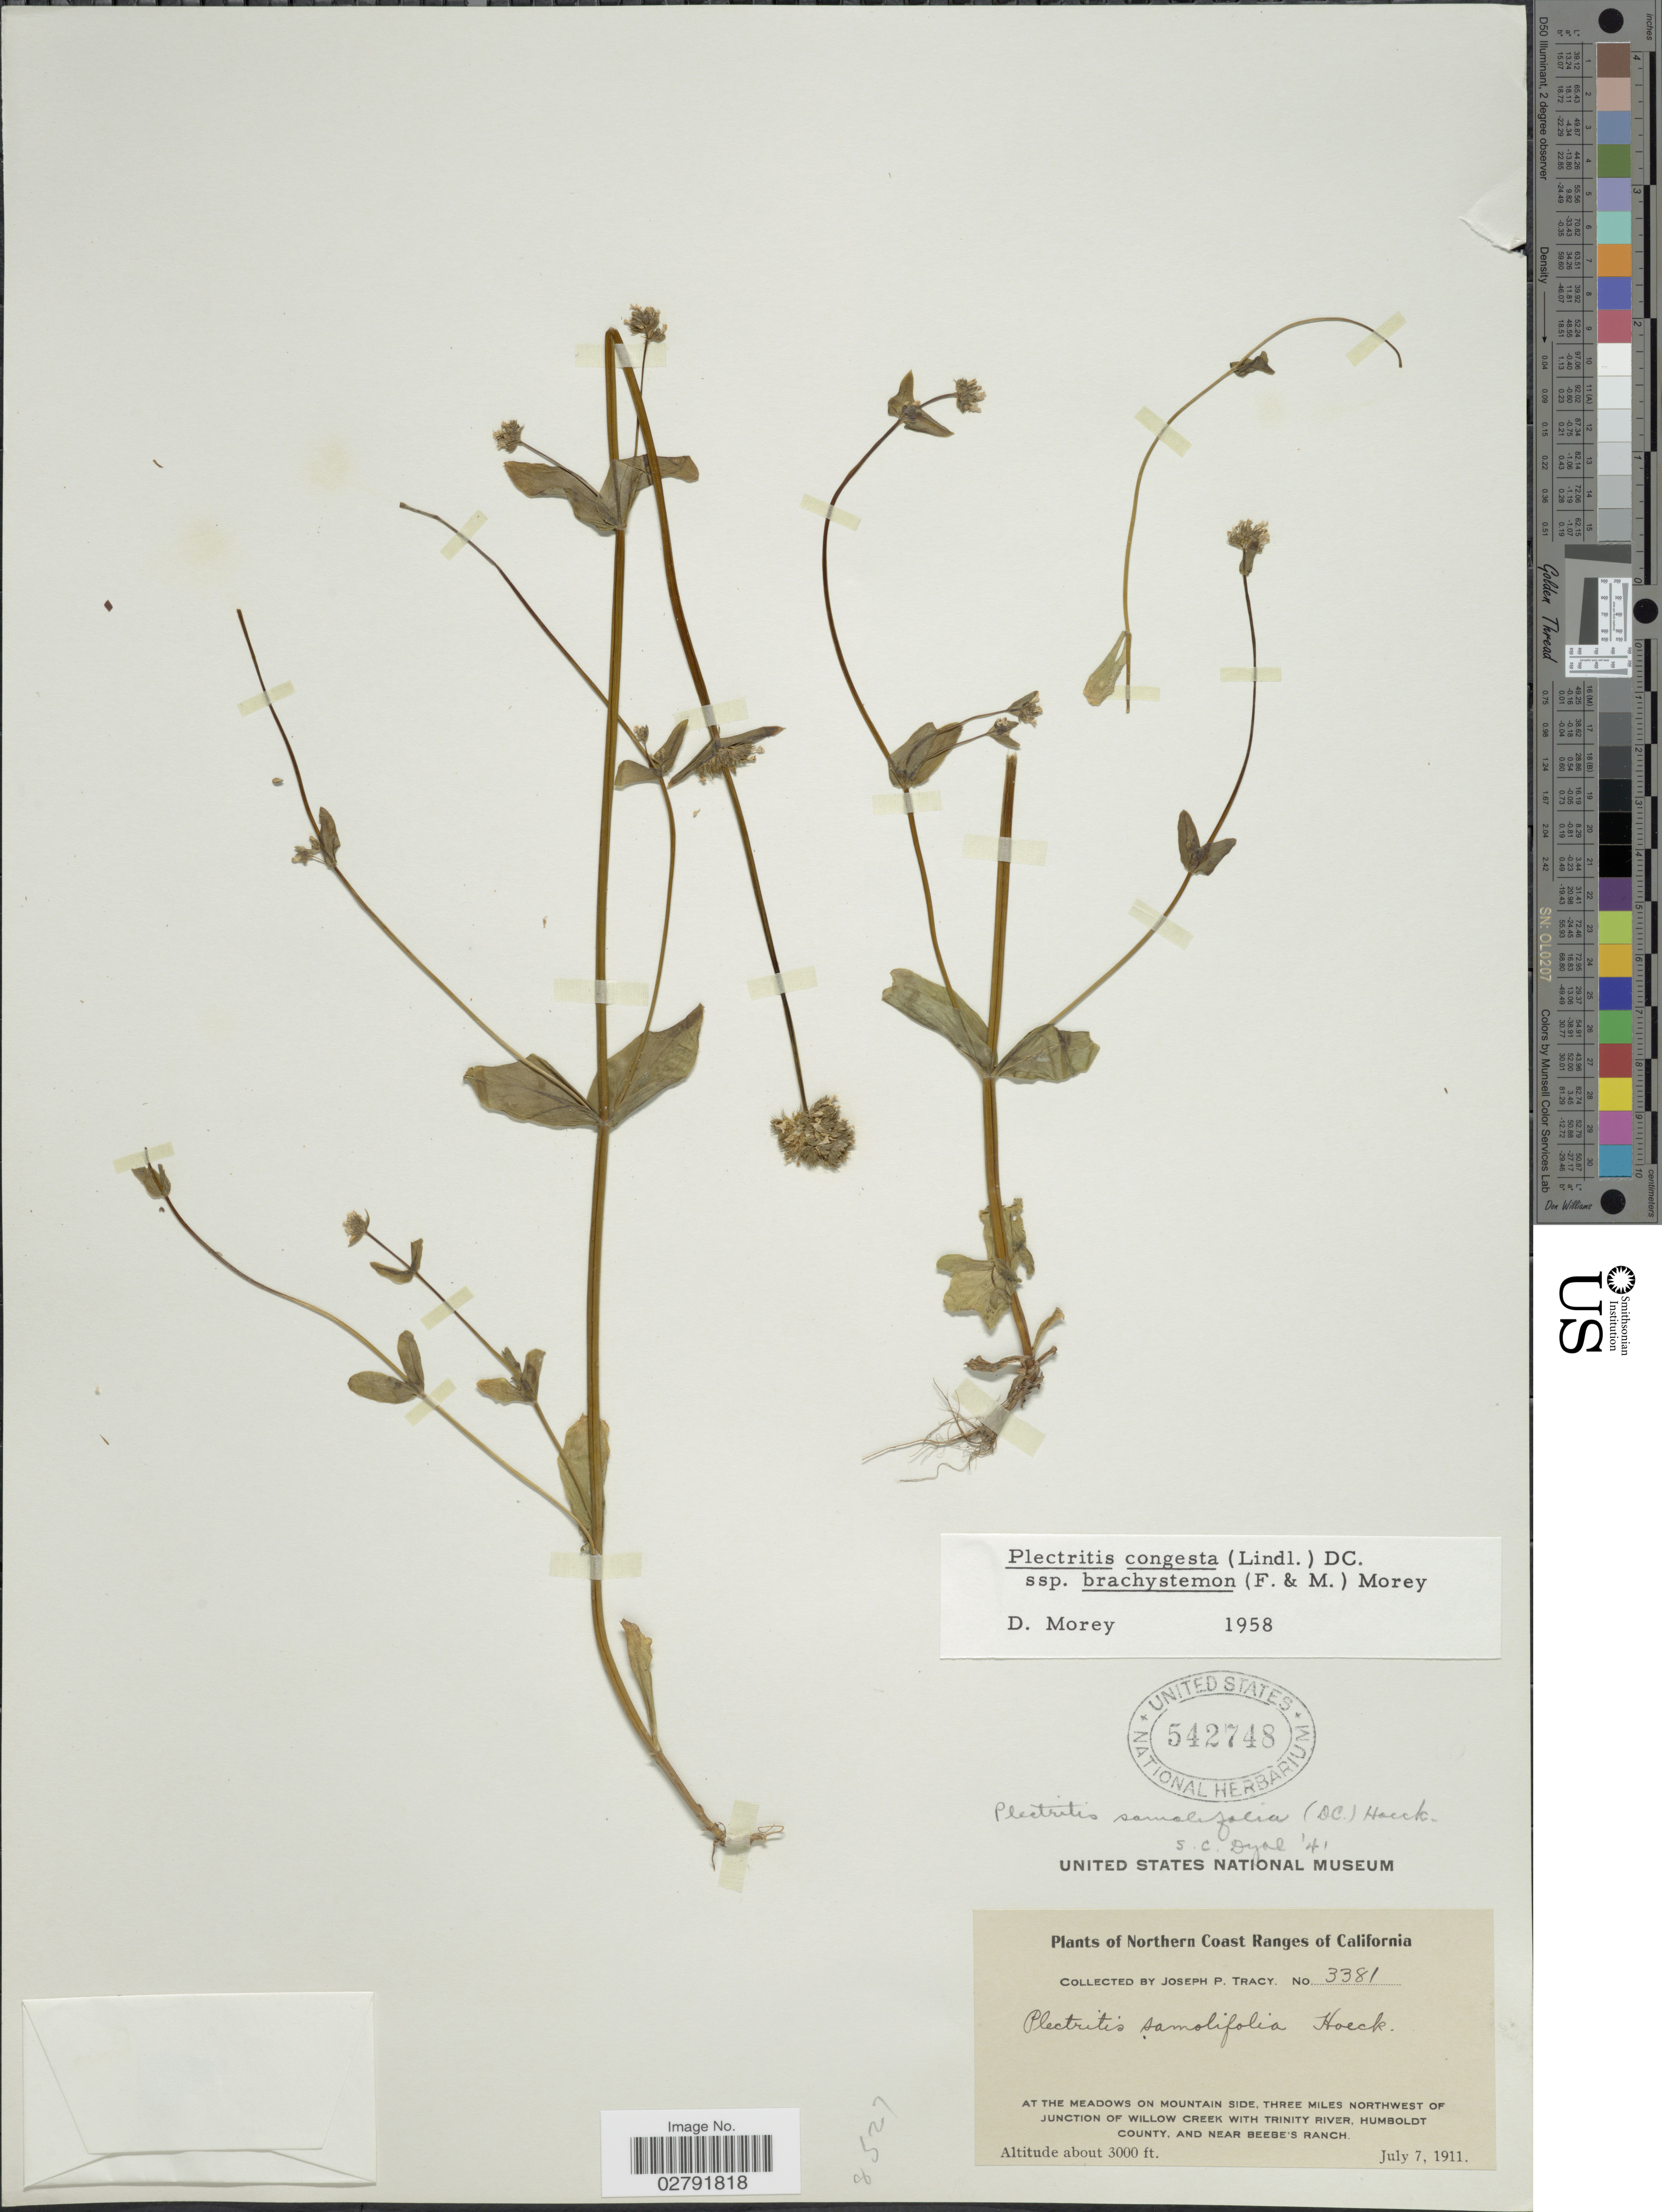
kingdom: Plantae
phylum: Tracheophyta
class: Magnoliopsida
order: Dipsacales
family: Caprifoliaceae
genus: Plectritis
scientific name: Plectritis congesta subsp. brachystemon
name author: (Fisch. & C.A. Mey.) Morey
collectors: J. Tracy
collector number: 3381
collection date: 1911-07-07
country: United States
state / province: California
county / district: Humboldt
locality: Northern Coast Ranges of California. At the meadows on mountain side, three miles northwest of junction of Willow Creek with Trinity River, Humboldt County, and near Beebe's Ranch.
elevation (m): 914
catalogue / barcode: US 542748